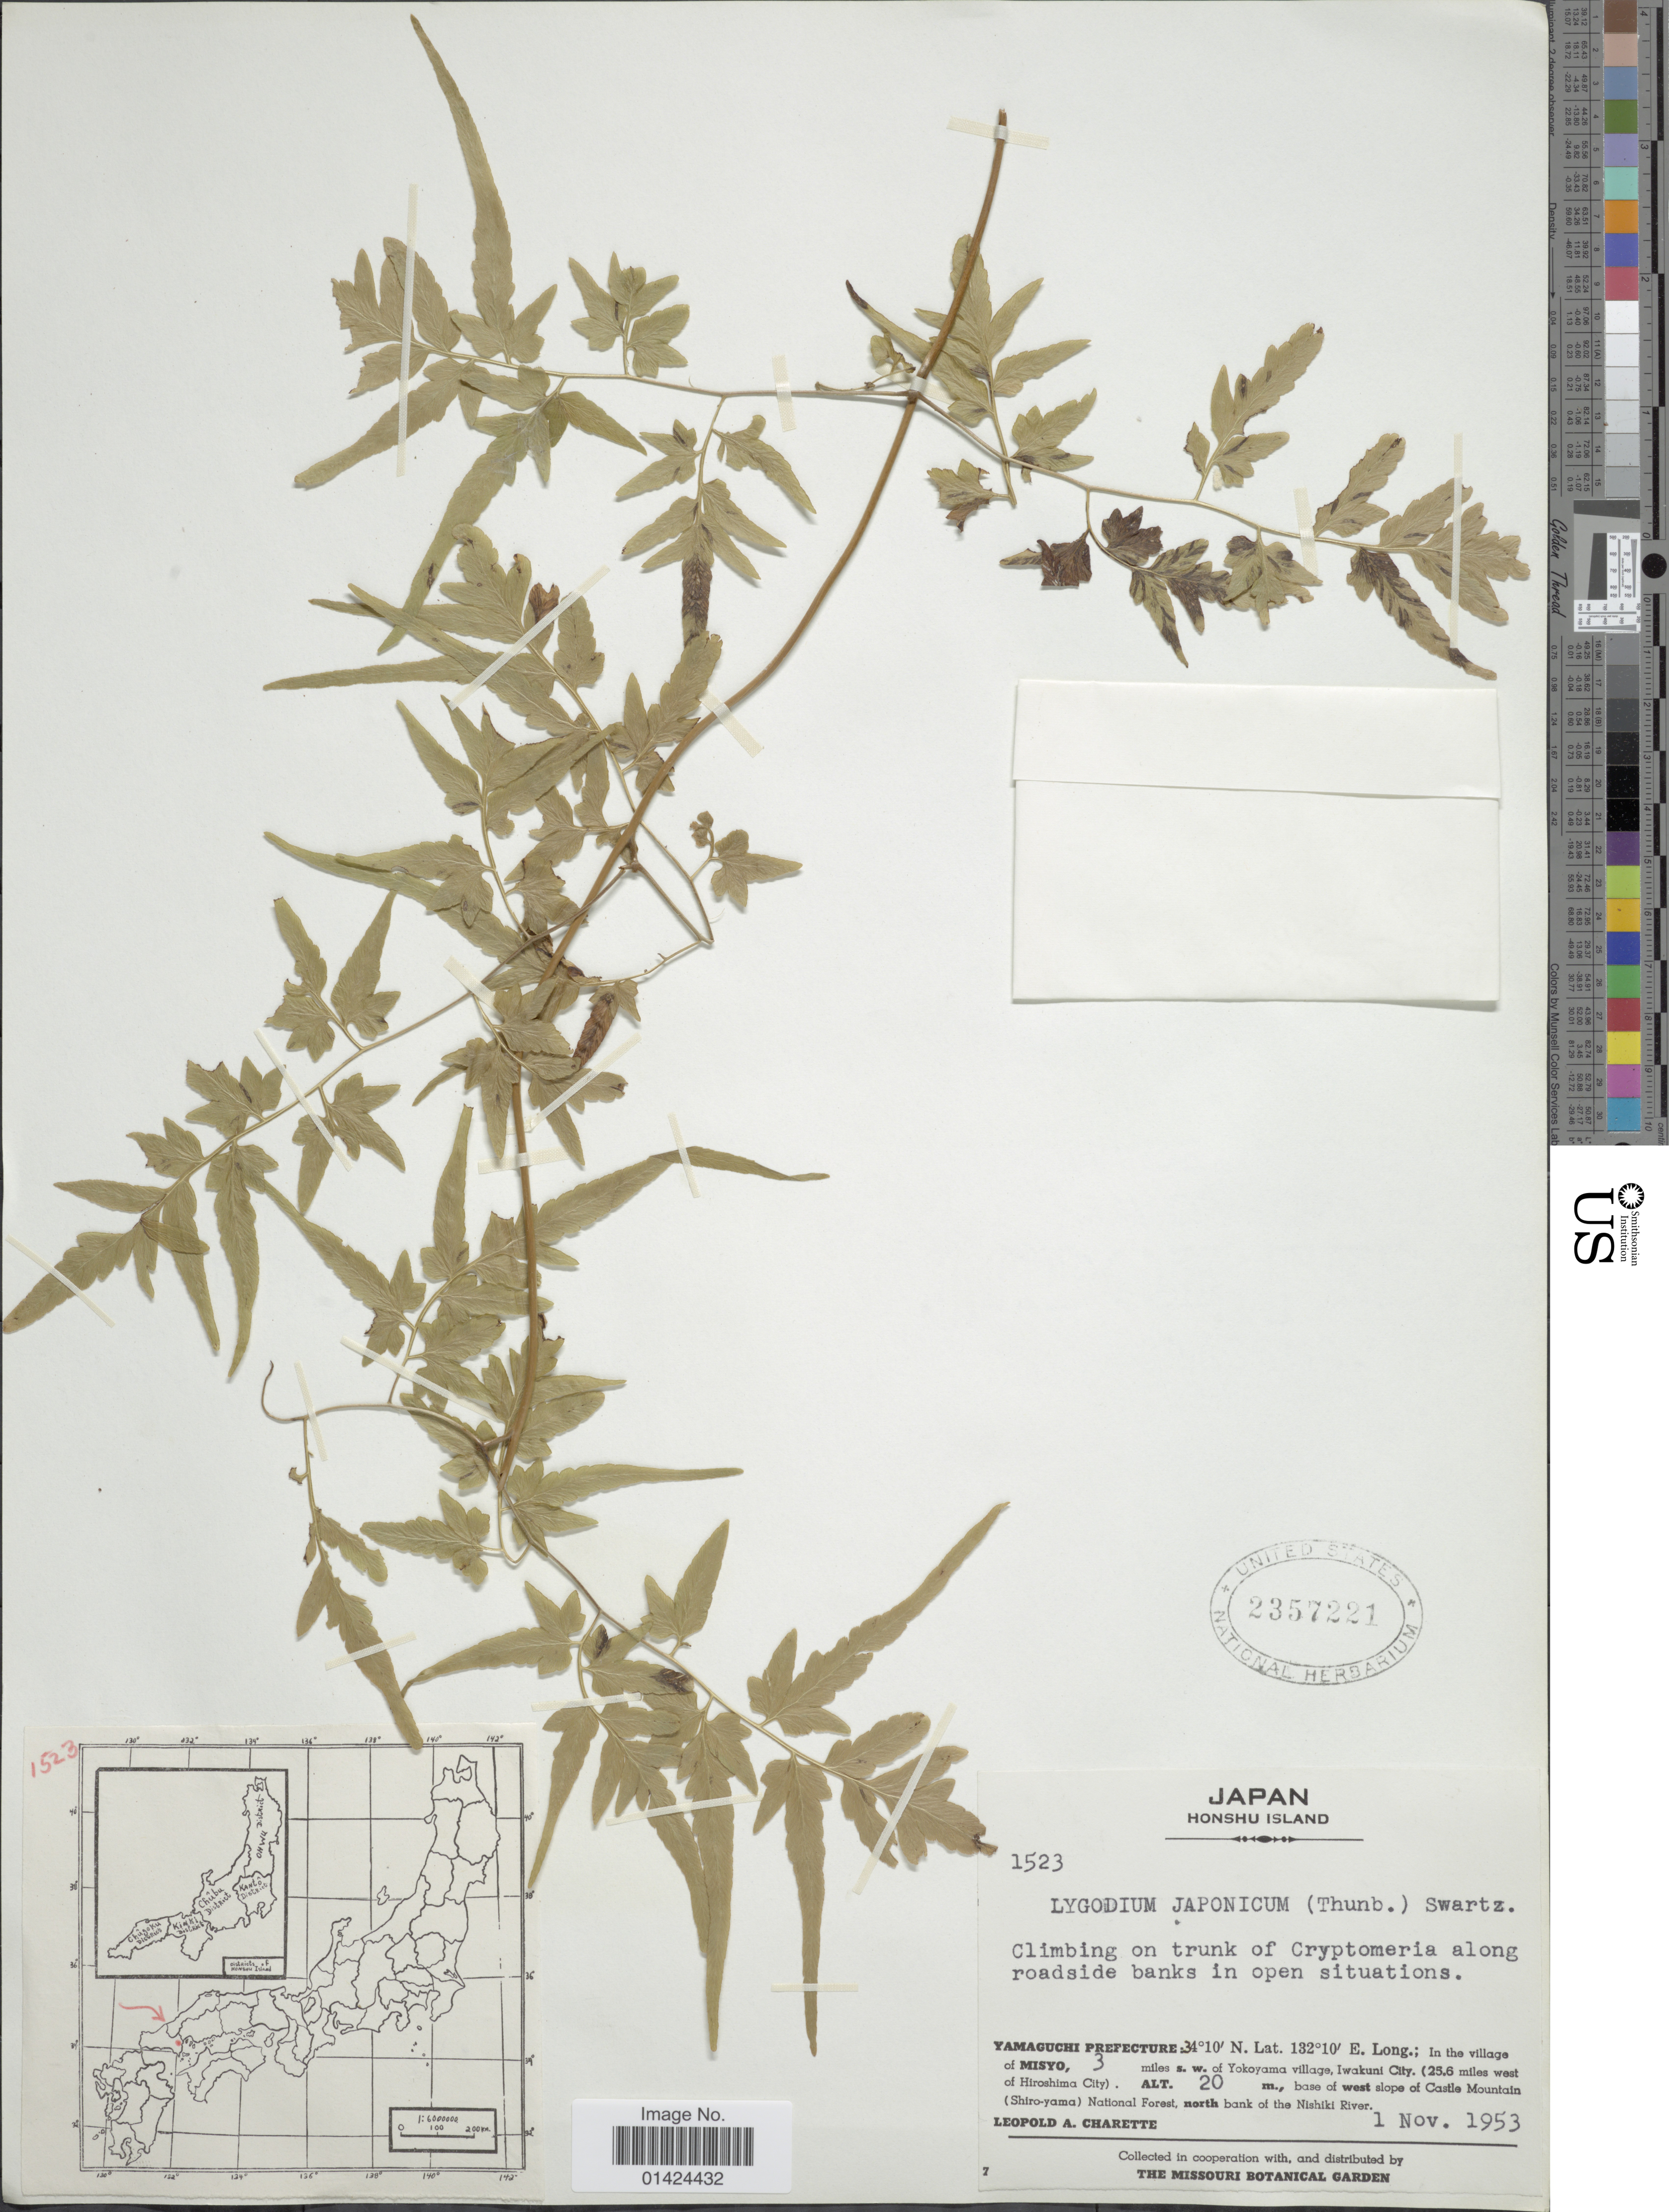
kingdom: Plantae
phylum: Tracheophyta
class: Polypodiopsida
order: Schizaeales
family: Lygodiaceae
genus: Lygodium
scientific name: Lygodium japonicum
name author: (Thunb.) Sw.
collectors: L. A. Charette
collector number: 1523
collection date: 1953-11-01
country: Japan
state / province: Yamaguti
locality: Honshu island. Yamaguchi Prefecture: In the village of Misyo, 3 miles s.w. of Yokoyama village, Iwakuni City (25.6 miles west of Hiroshima City). Base west slope of Castle Mountain (Shiro-yama) National Forest, north bank of the Nishiki River.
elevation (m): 20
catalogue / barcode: US 2357221